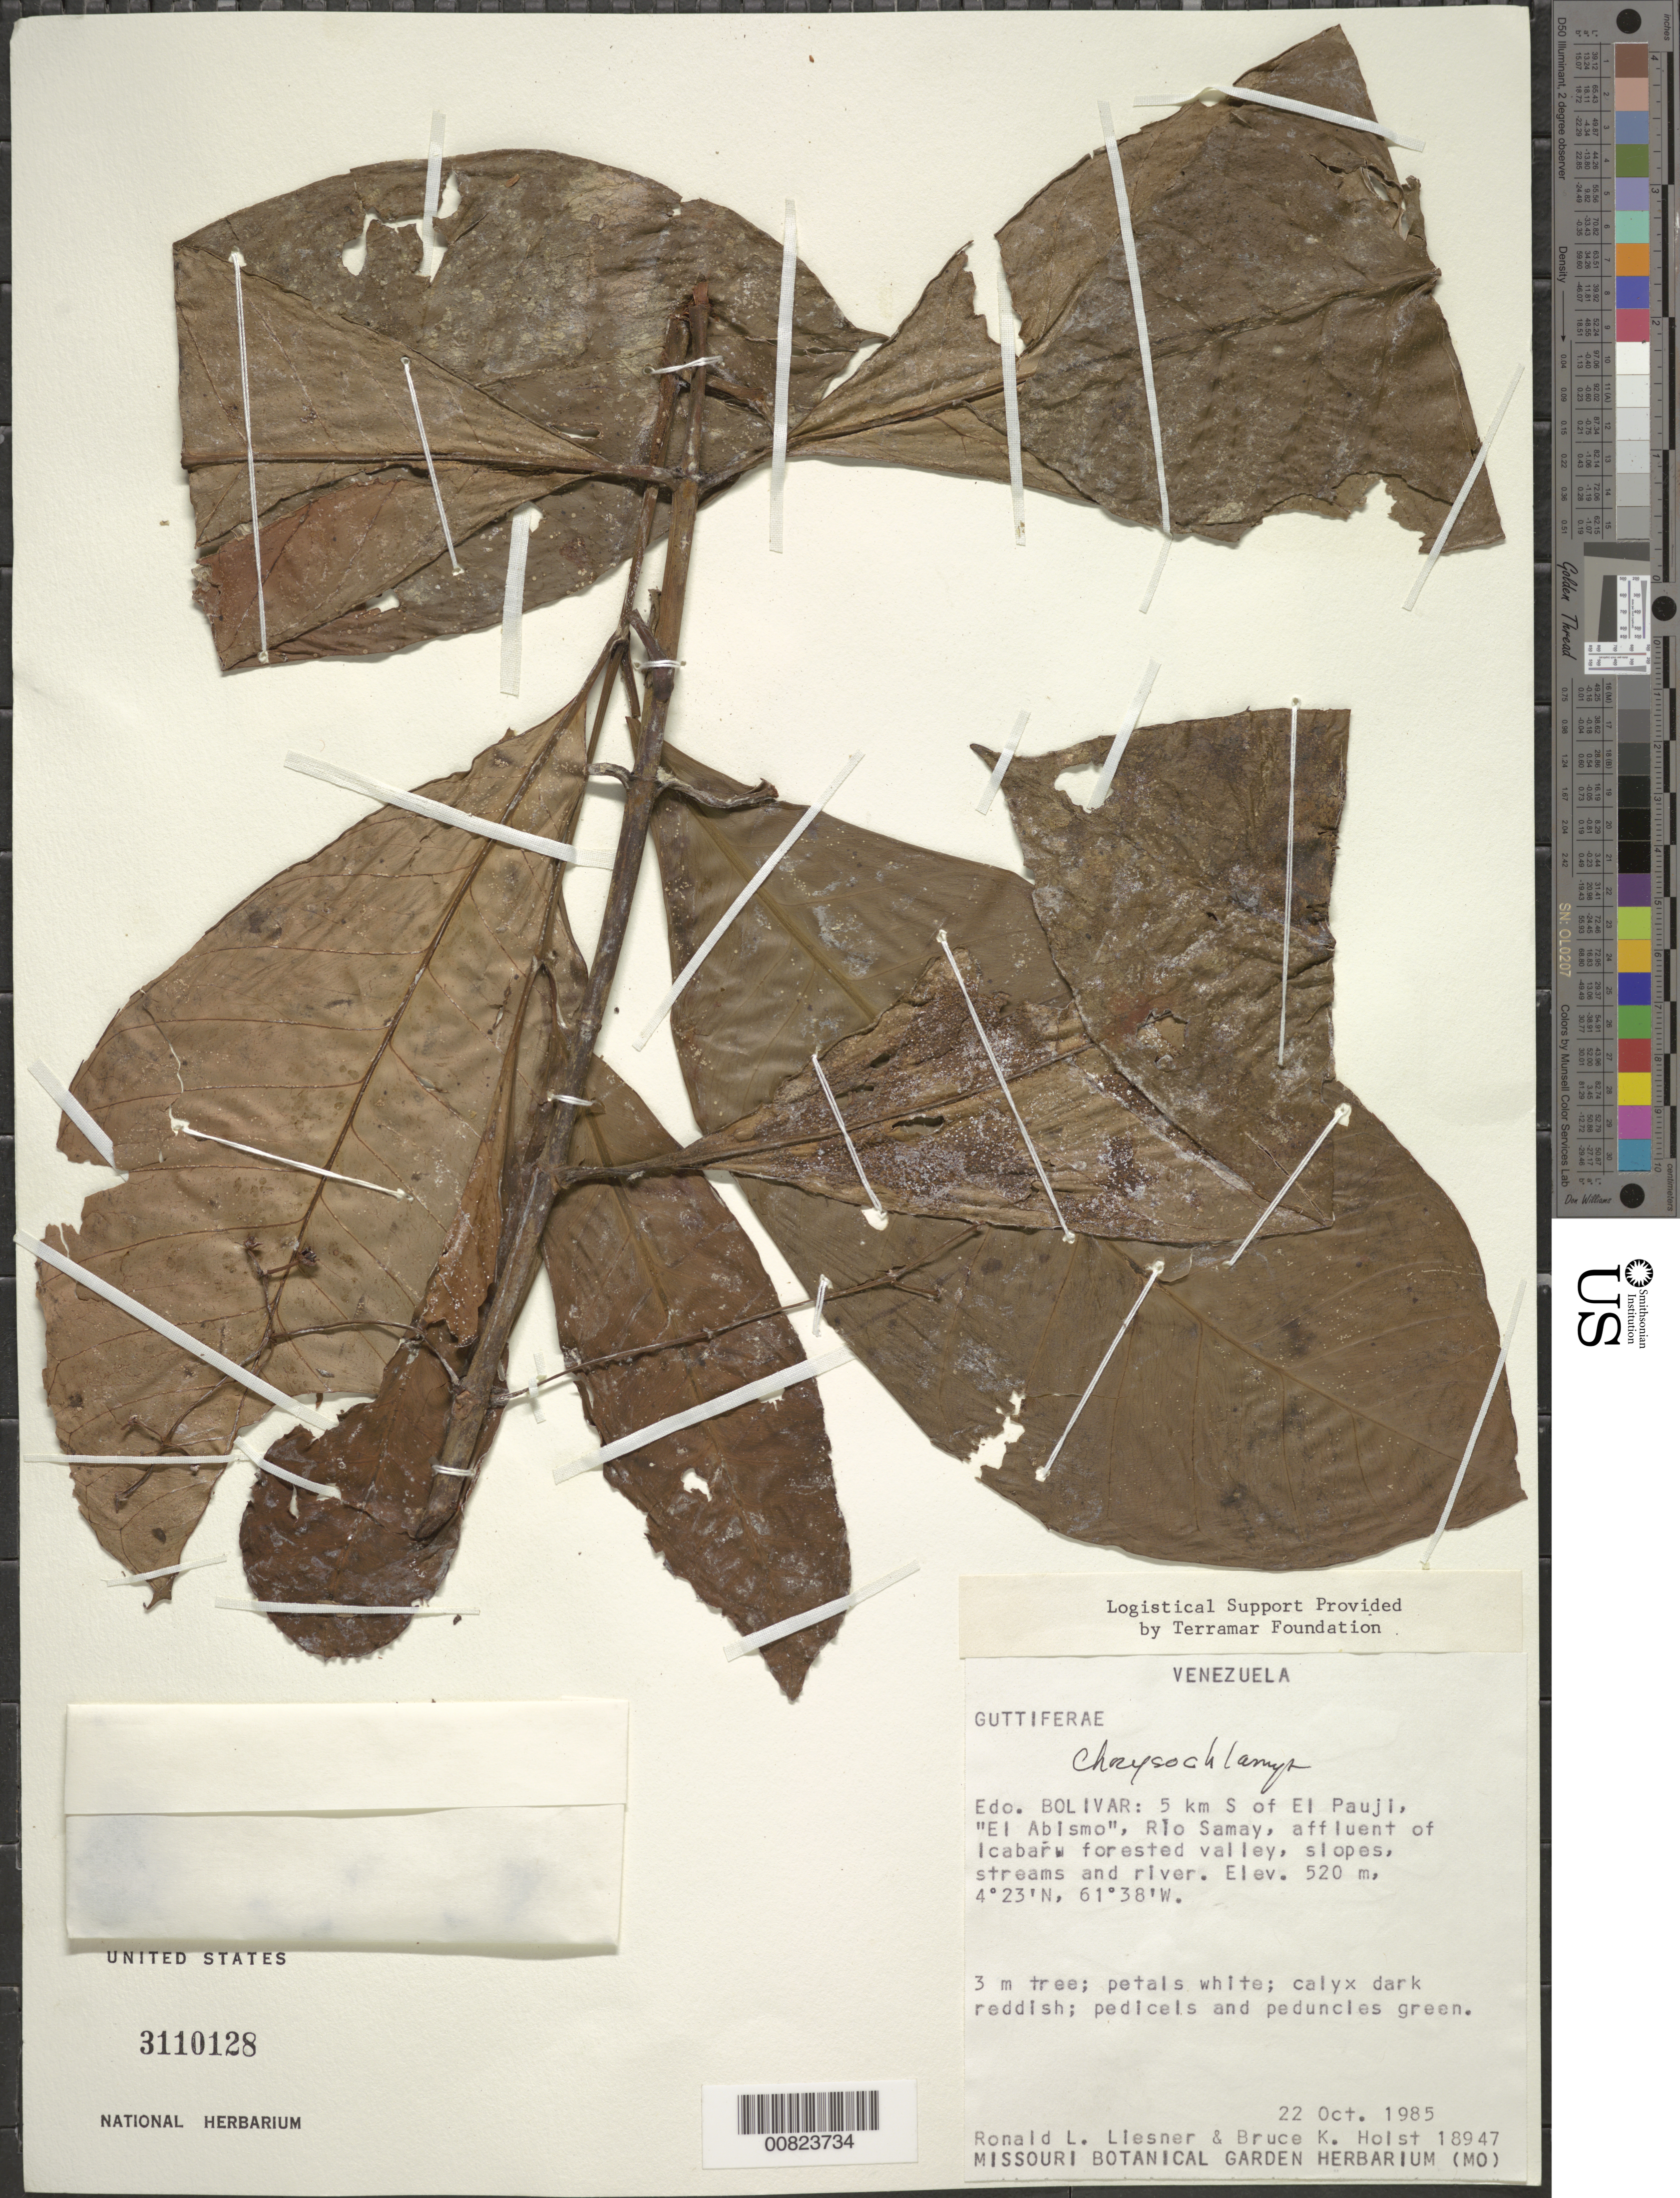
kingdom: Plantae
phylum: Tracheophyta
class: Magnoliopsida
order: Malpighiales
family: Clusiaceae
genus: Chrysochlamys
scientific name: Chrysochlamys sp.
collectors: R. L. Liesner & B. Holst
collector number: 18947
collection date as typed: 22-Oct-85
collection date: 1985-10-22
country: Venezuela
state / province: Bolívar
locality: El Pauji, 5 km S of, "El Abismo", Río Samay, affluent of Icabarú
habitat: Forested valley, slopes, streams and river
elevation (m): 520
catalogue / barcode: US 3110128